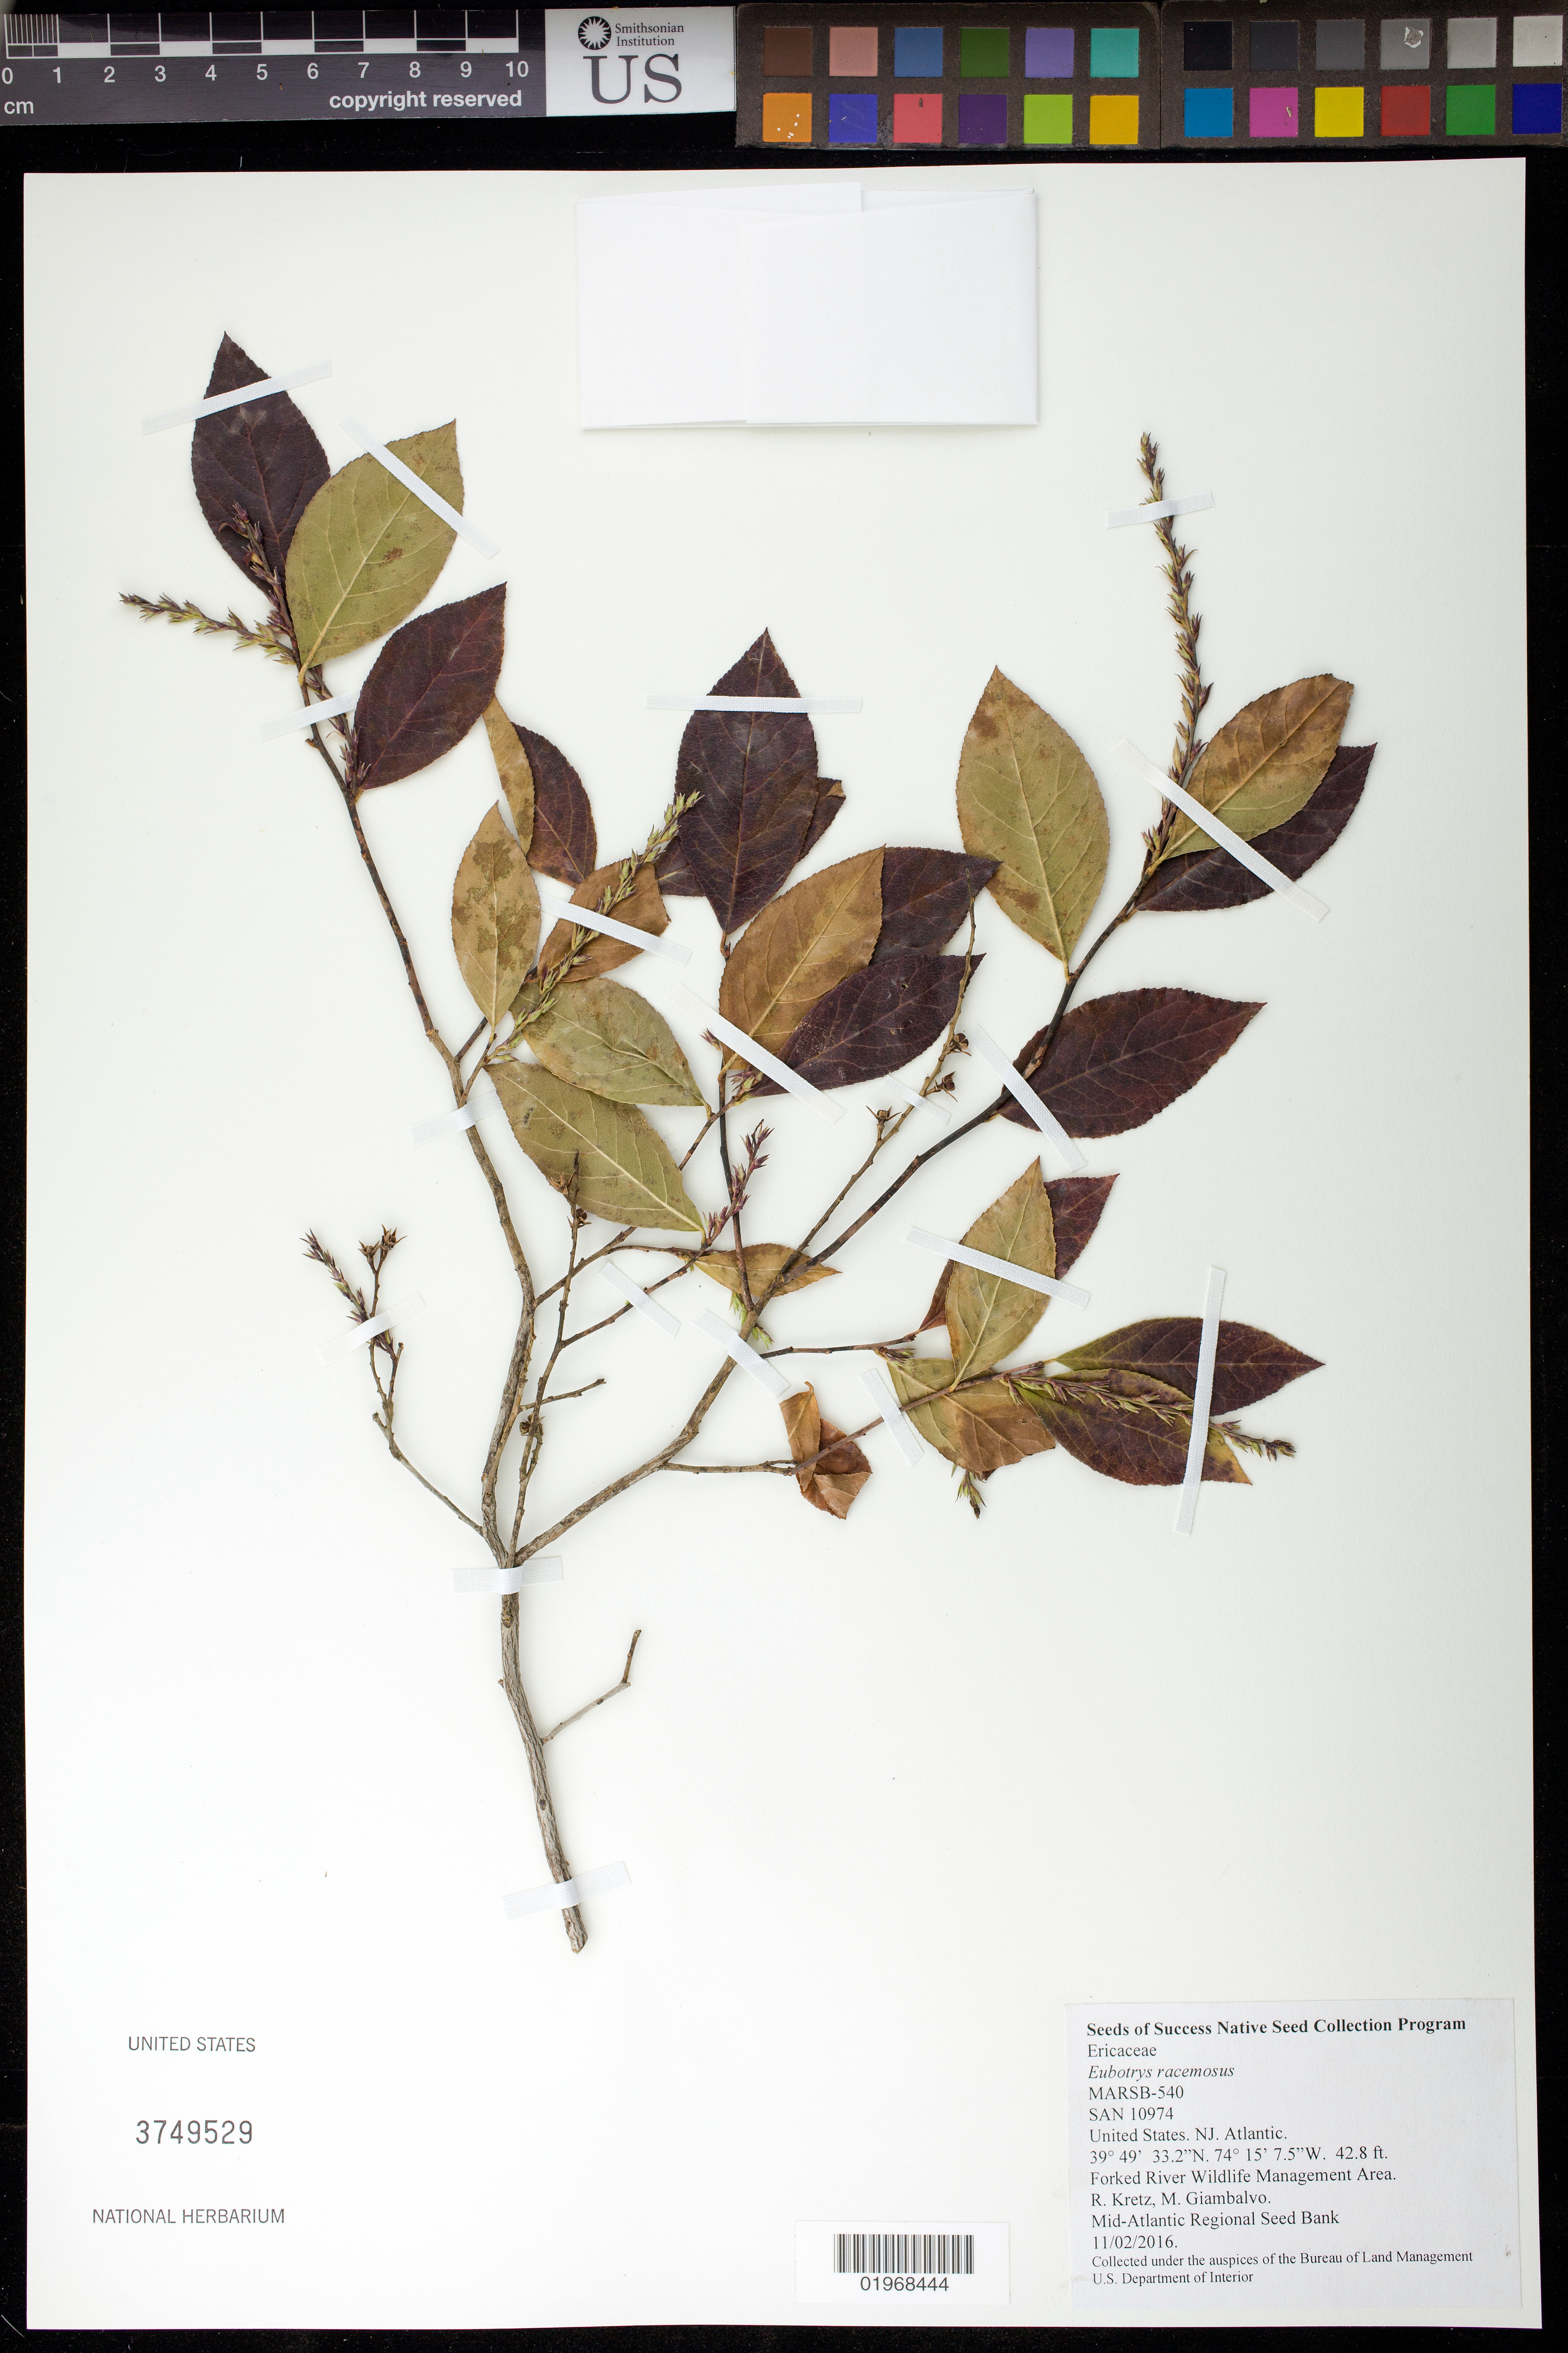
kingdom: Plantae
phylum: Tracheophyta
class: Magnoliopsida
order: Ericales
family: Ericaceae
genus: Eubotrys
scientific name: Eubotrys racemosa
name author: (L.) Nutt.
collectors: R. Kretz & M. Giambalvo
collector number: MARCB-540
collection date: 2016-11-02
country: United States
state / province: New Jersey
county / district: Atlantic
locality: Forked River Wildlife Management Area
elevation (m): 13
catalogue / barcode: US 3749529